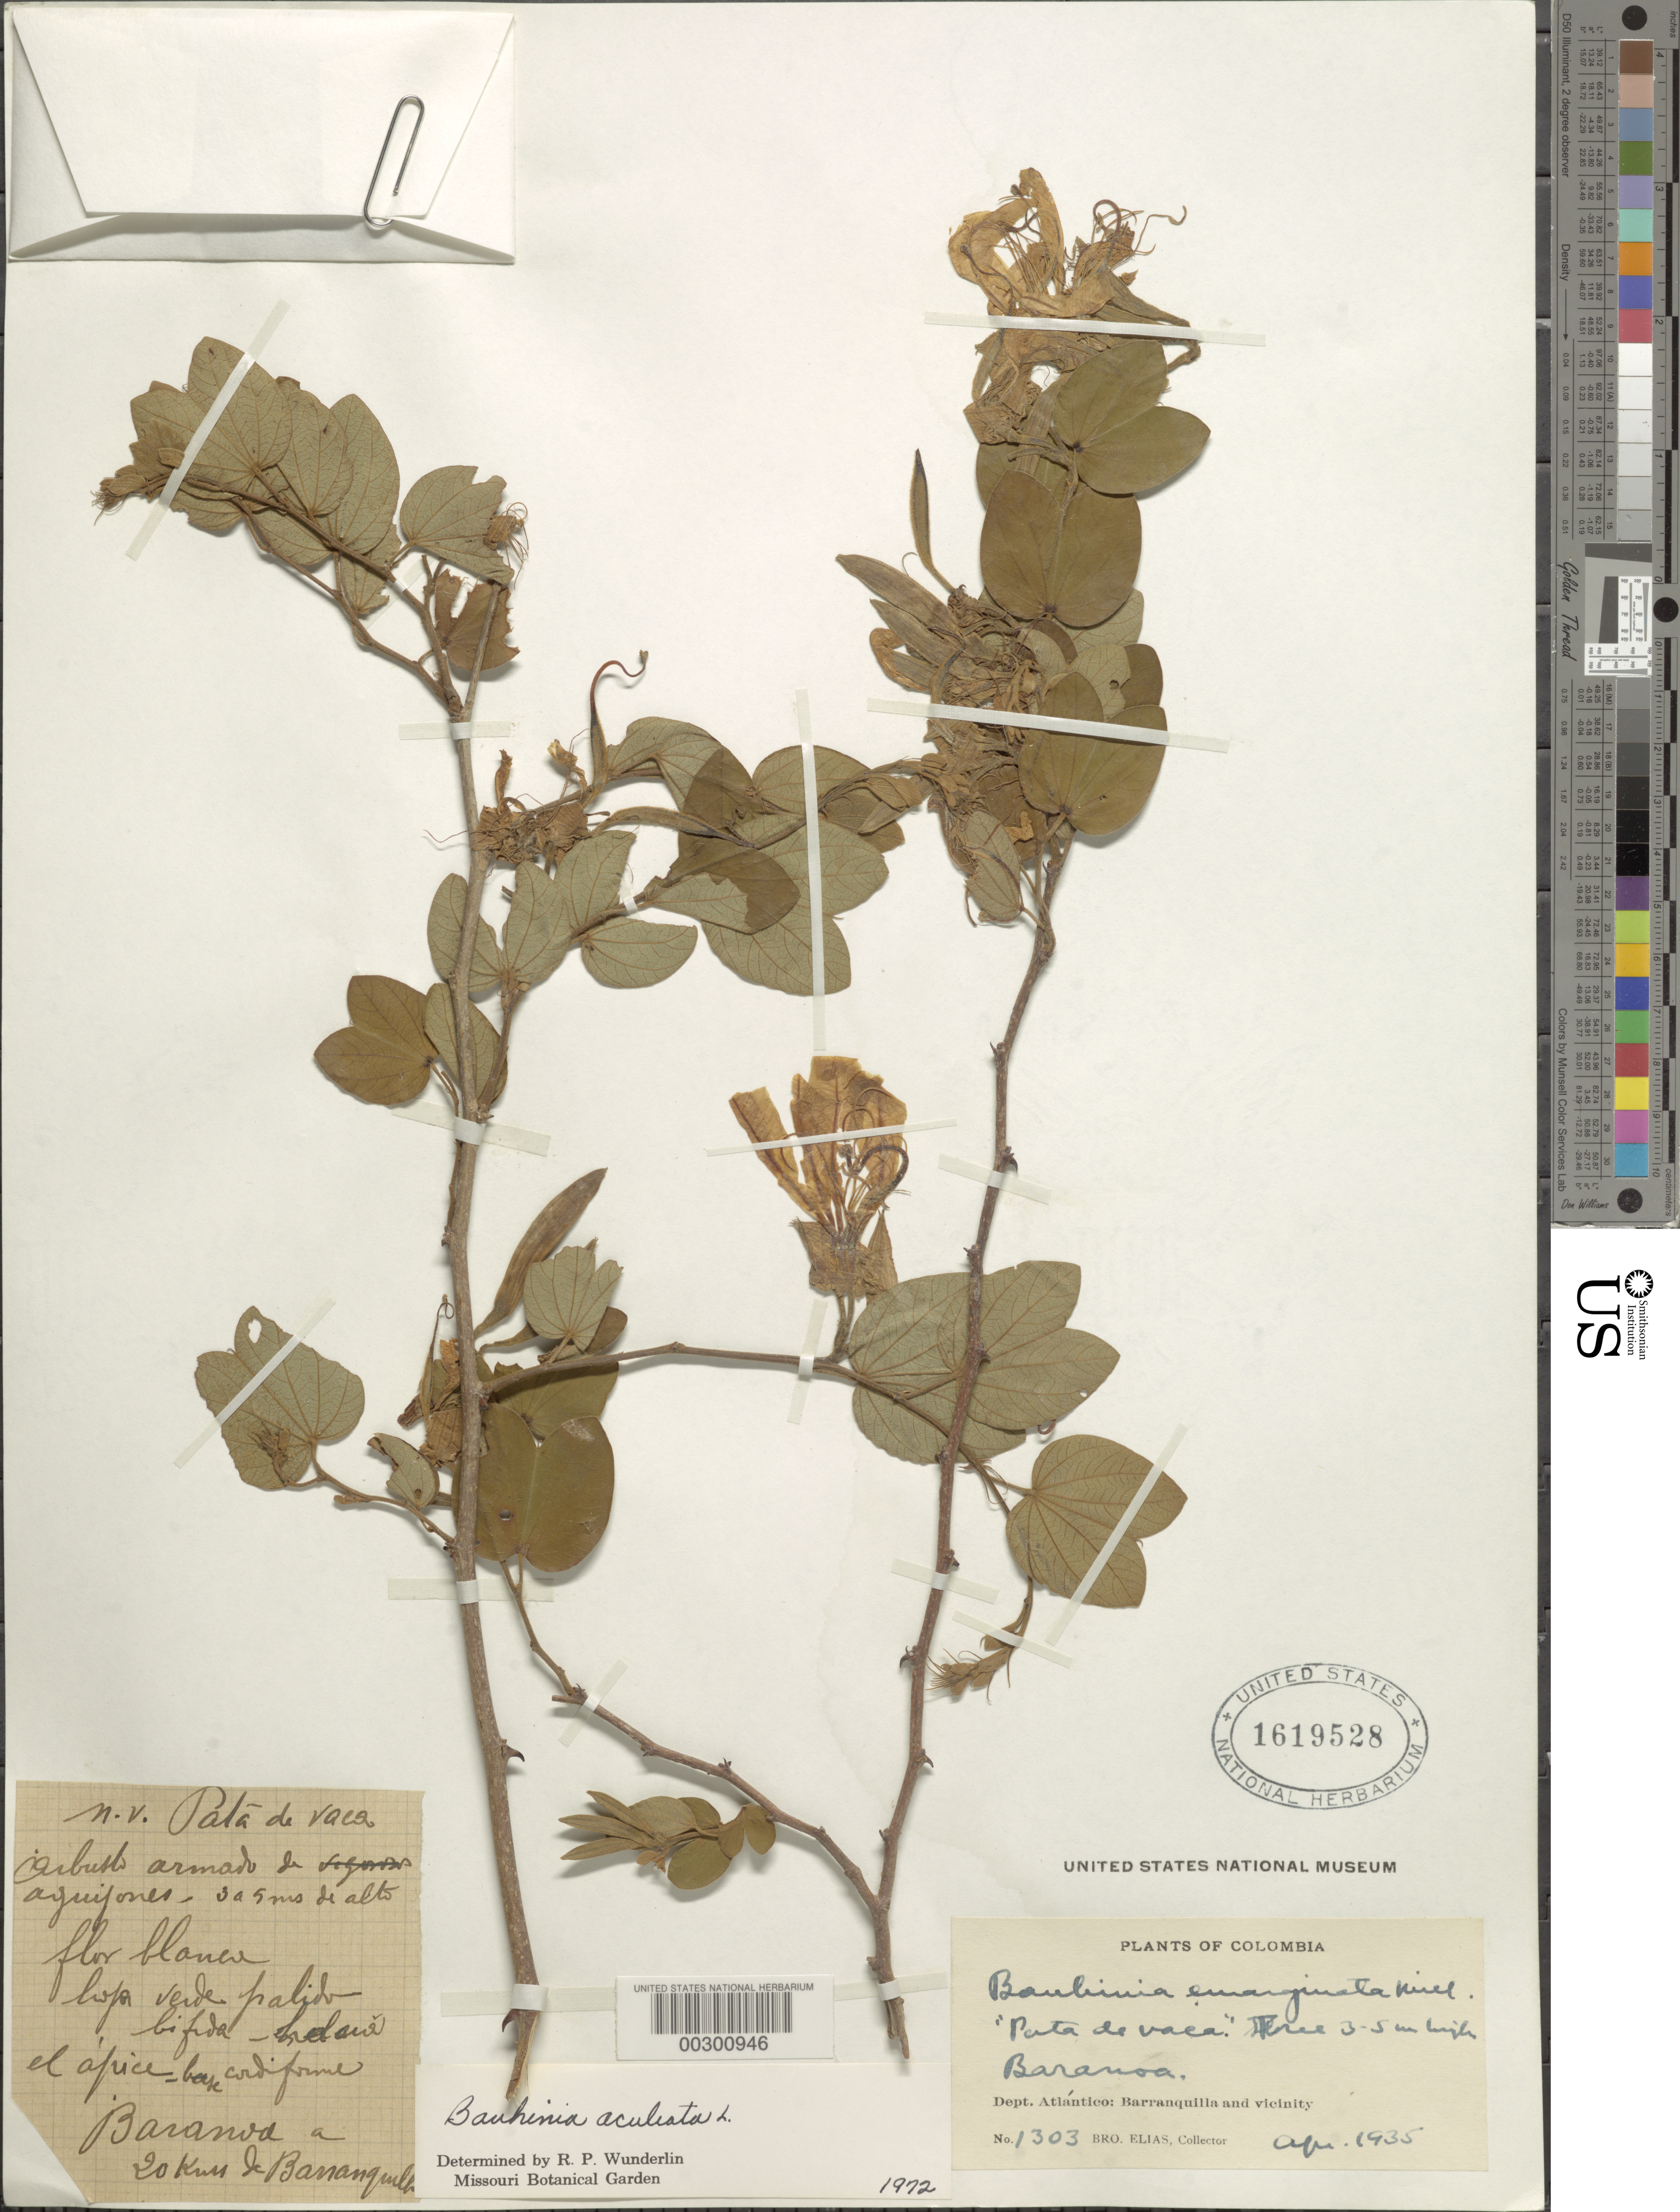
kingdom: Plantae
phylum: Tracheophyta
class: Magnoliopsida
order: Fabales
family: Fabaceae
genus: Bauhinia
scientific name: Bauhinia aculeata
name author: L.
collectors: Bro. Elias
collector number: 1303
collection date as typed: Apr 1935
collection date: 1935-04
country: Colombia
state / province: Atlántico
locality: Barranquilla and vicinity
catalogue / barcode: US 1619528